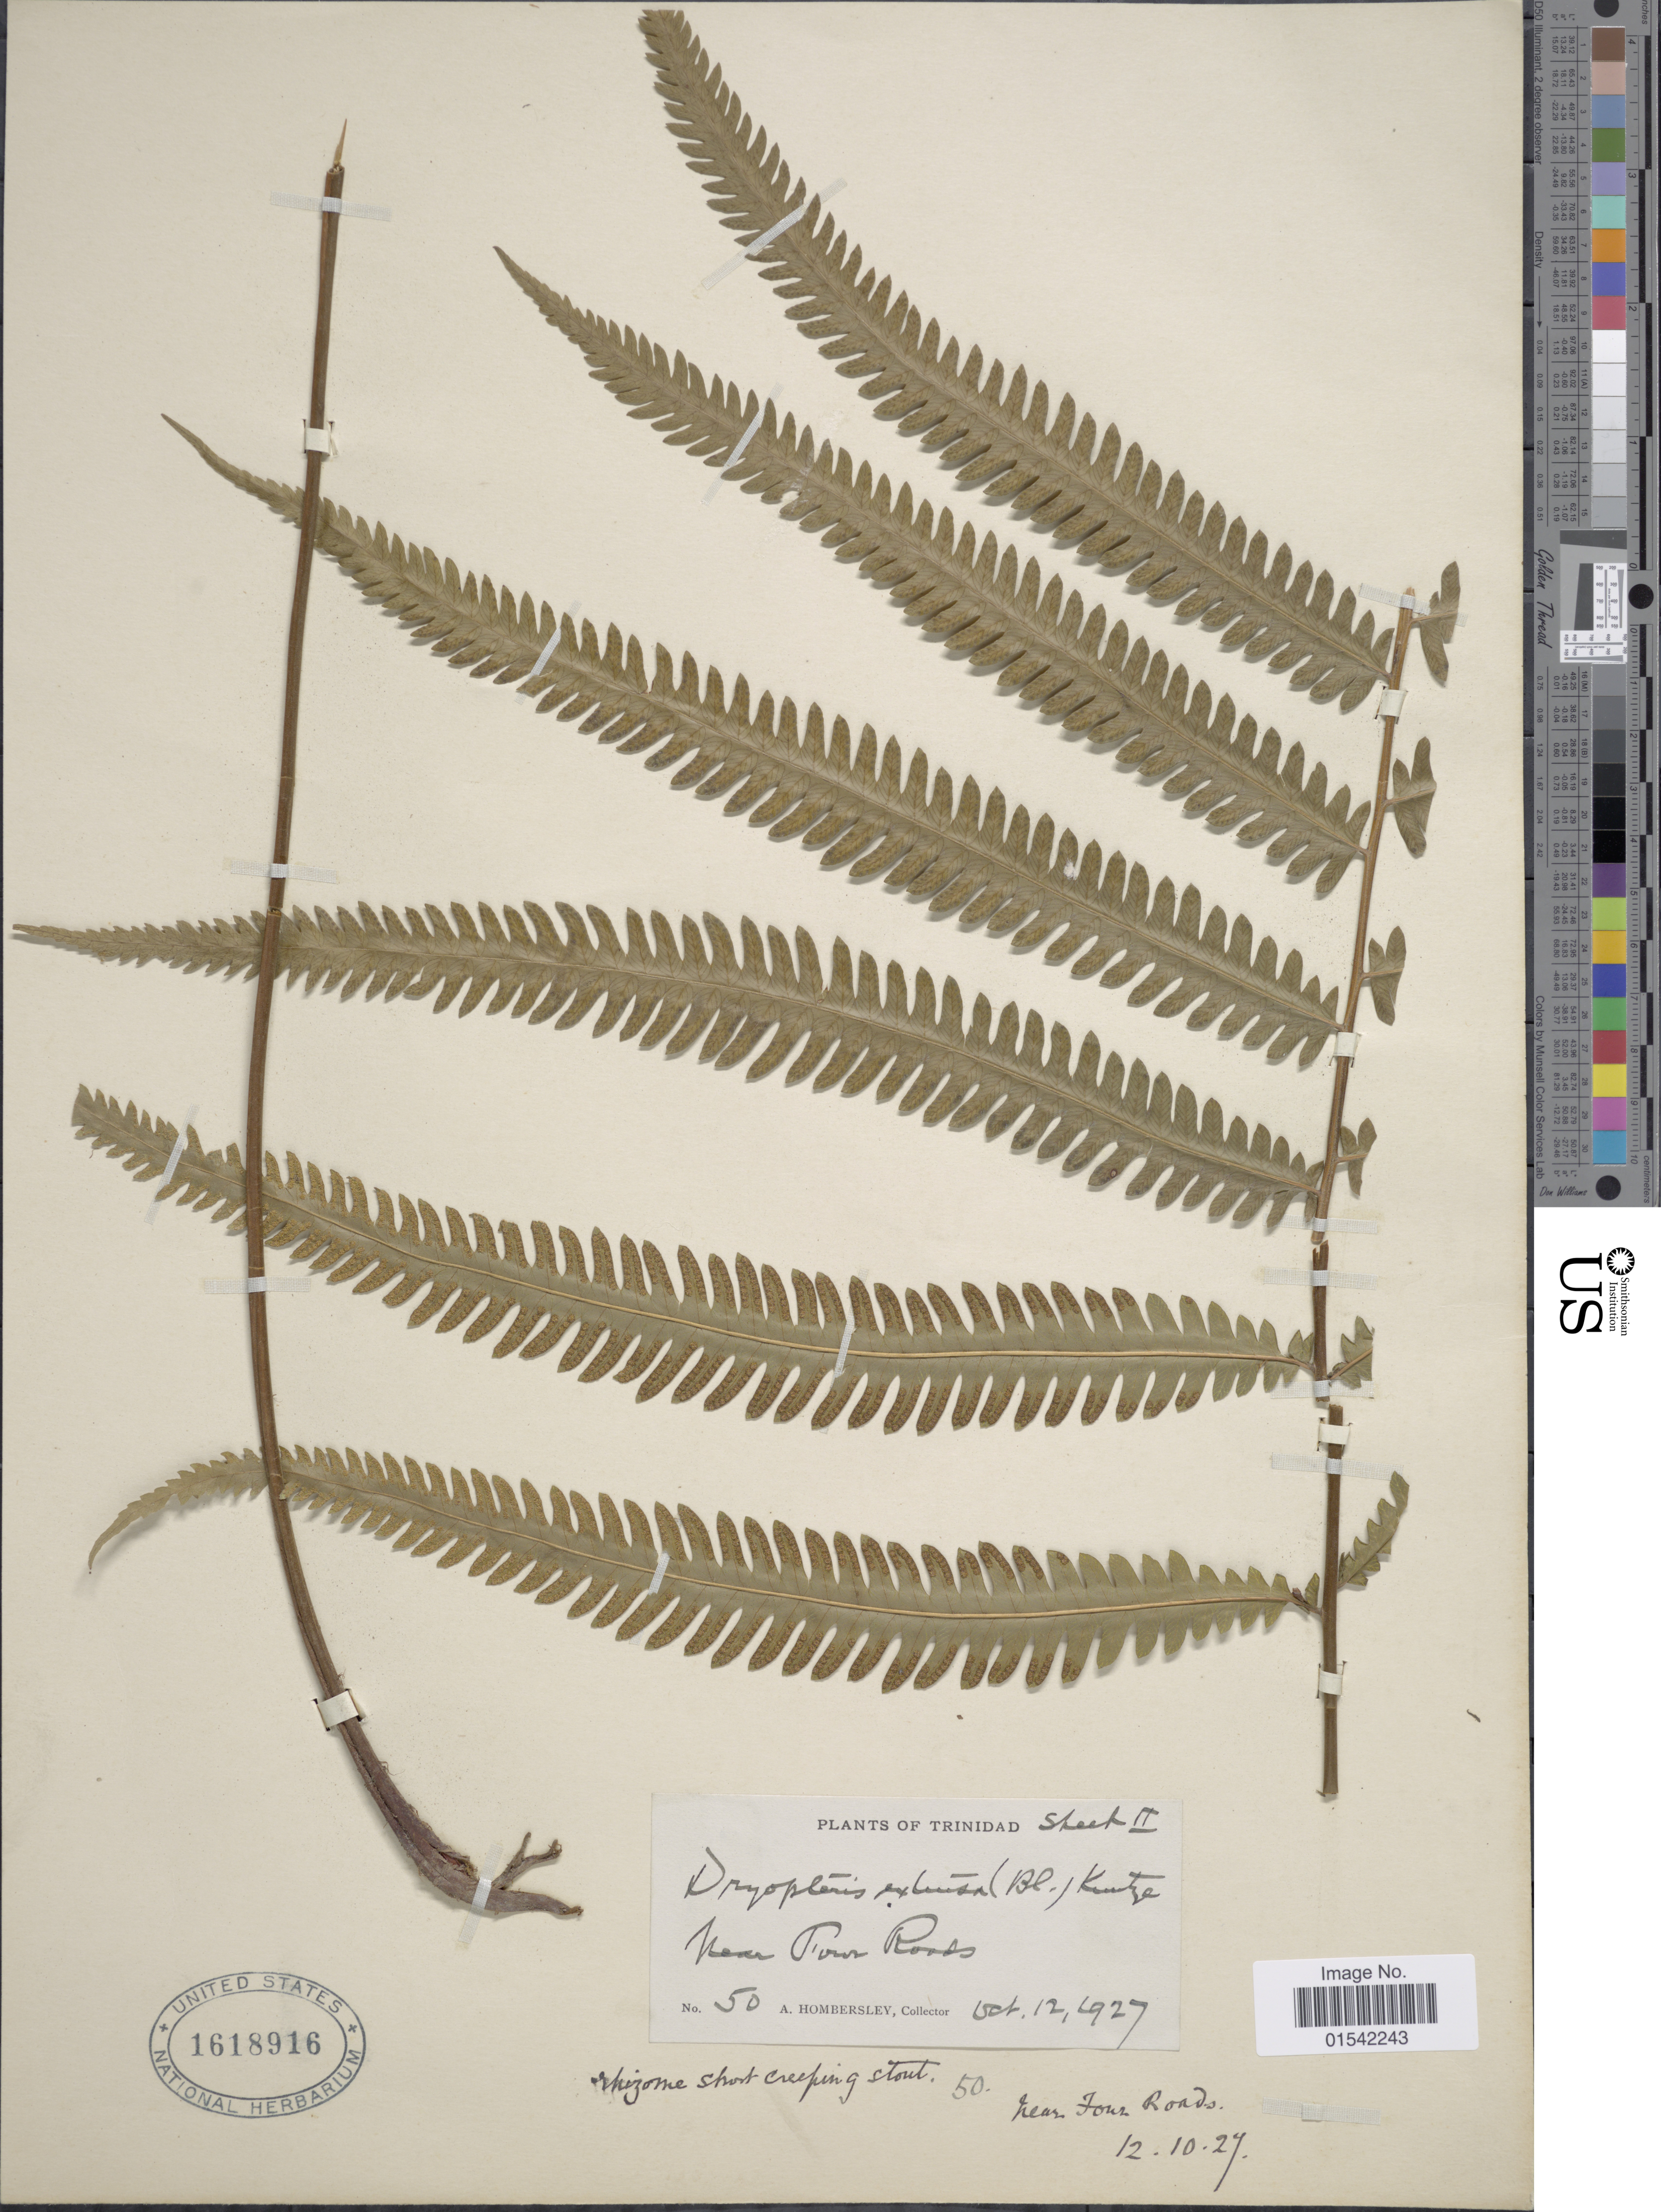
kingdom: Plantae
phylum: Tracheophyta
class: Polypodiopsida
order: Polypodiales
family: Thelypteridaceae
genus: Cyclosorus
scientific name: Cyclosorus opulentus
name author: (Kaulf.) Nakaike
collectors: A. Hombersley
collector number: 50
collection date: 1927-10-12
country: Trinidad and Tobago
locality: Trinidad, near Four Roads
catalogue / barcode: US 1618916